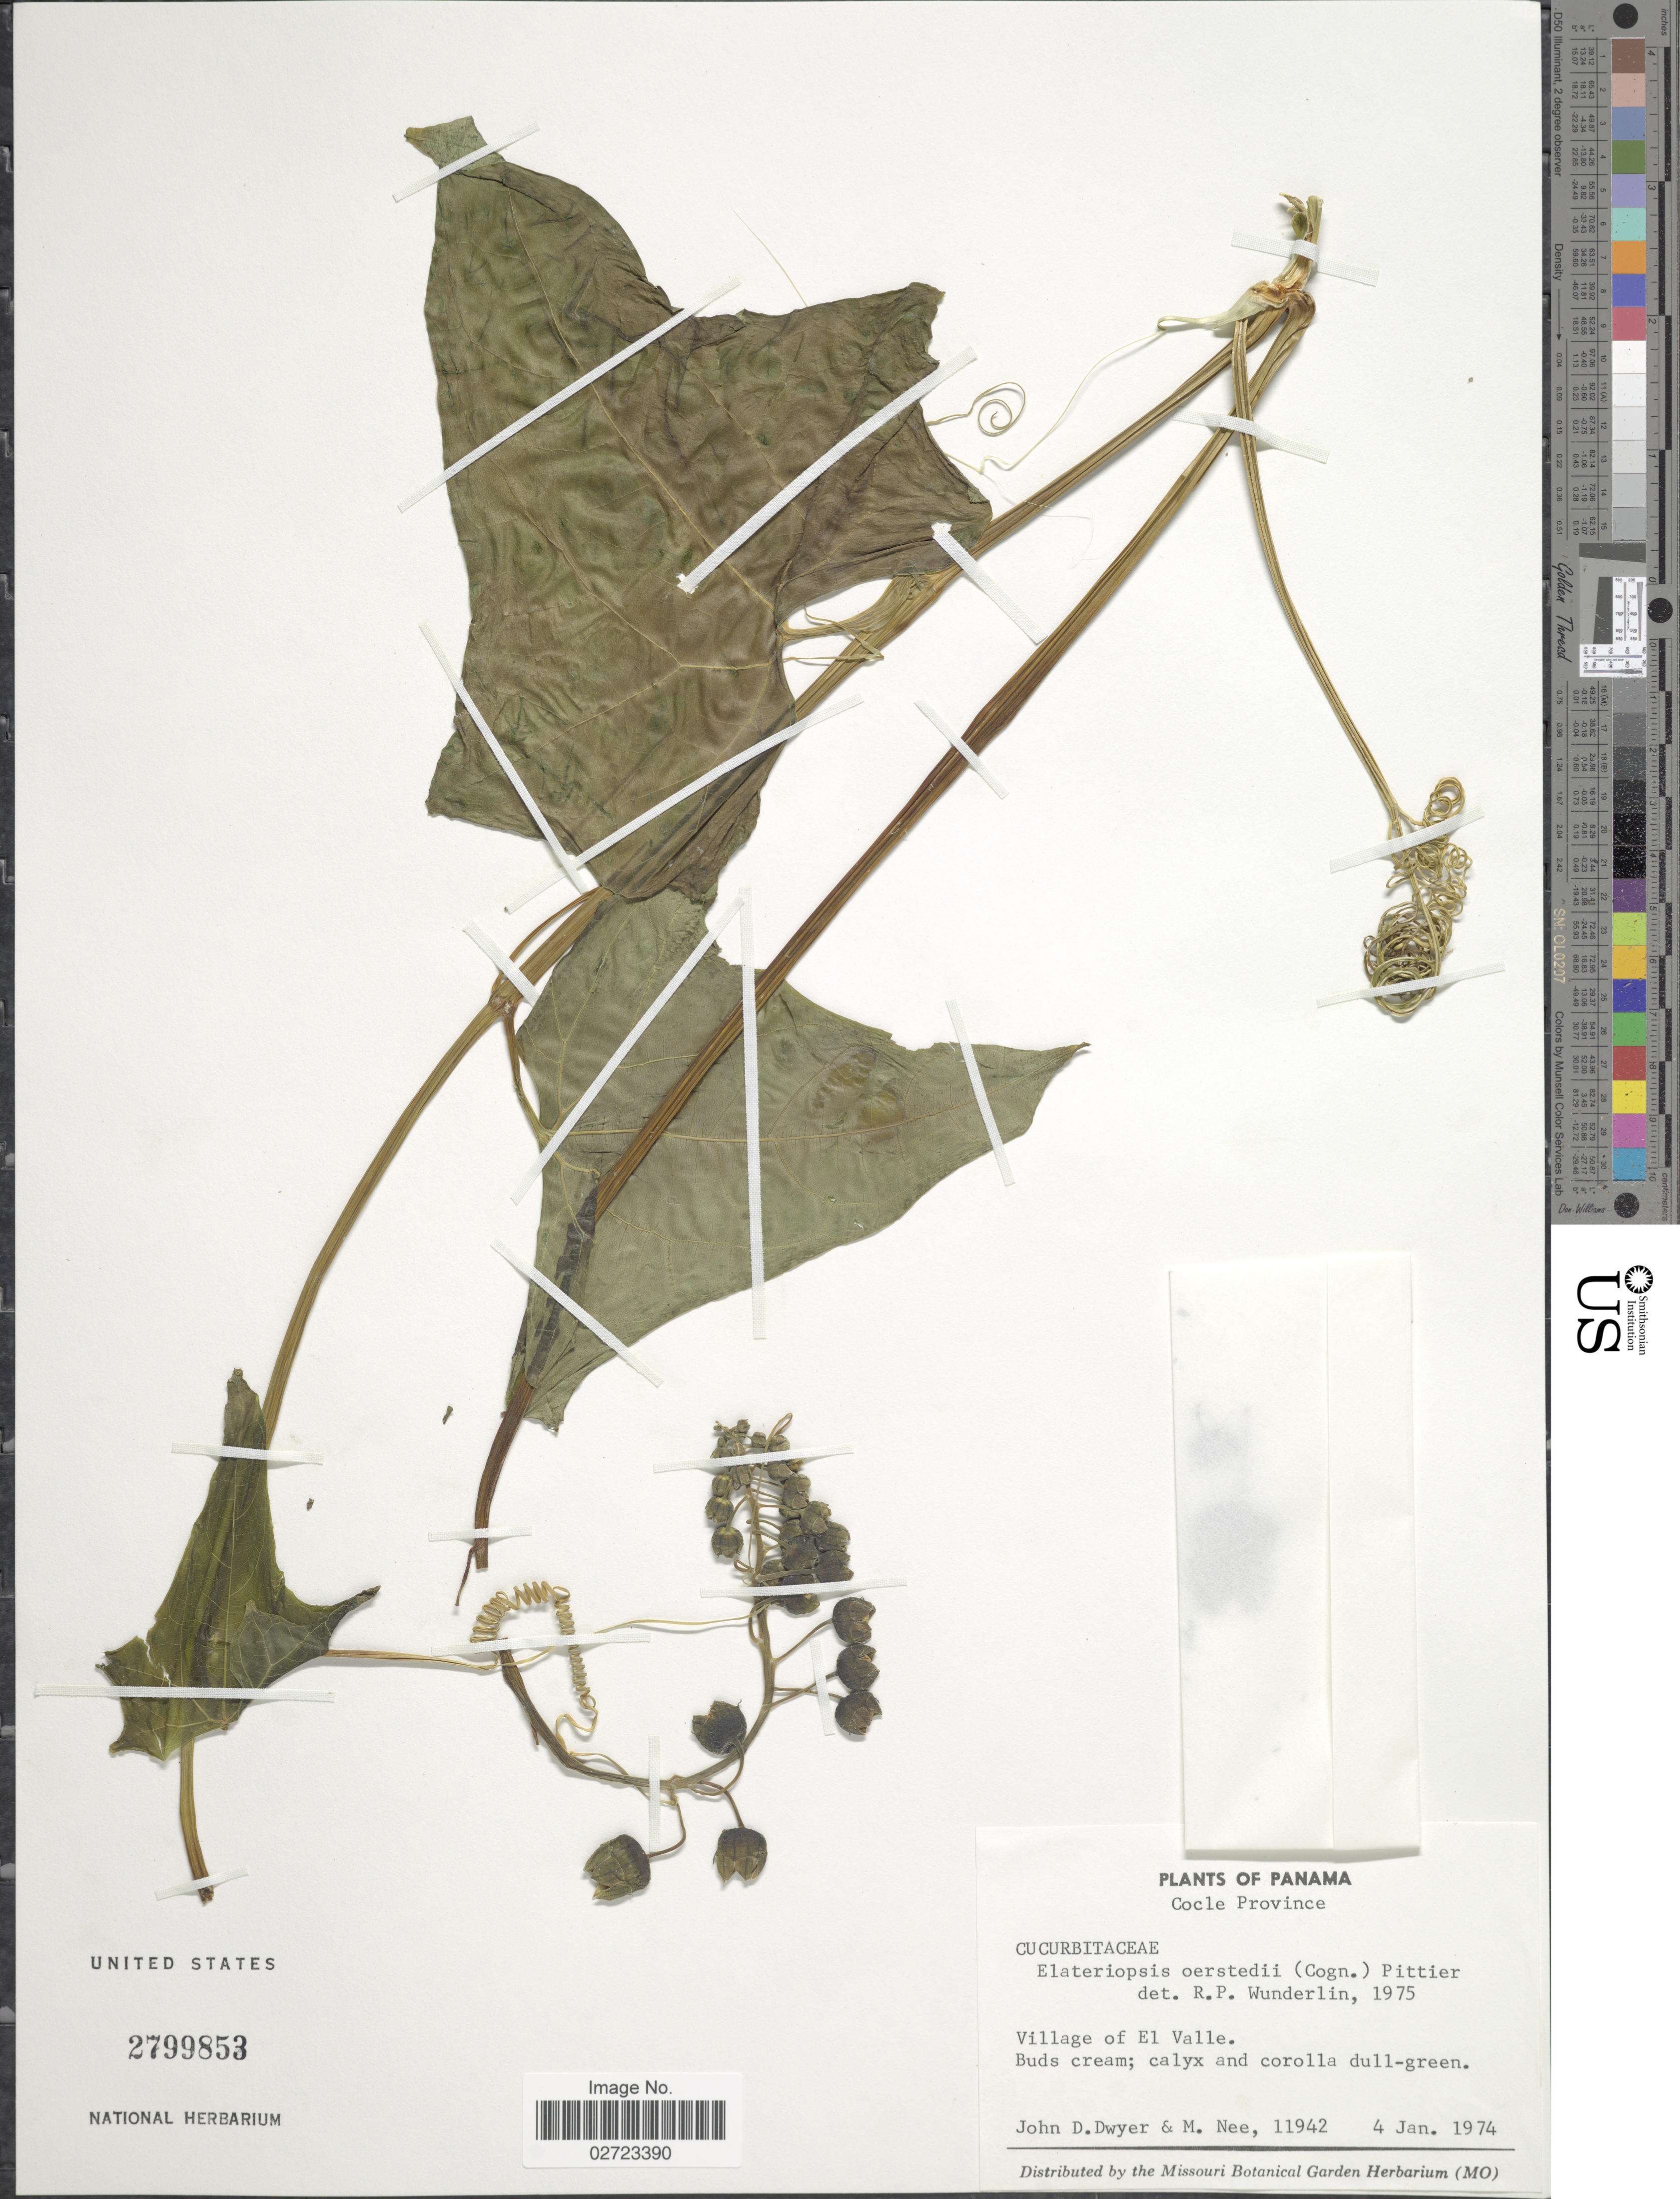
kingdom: Plantae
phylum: Tracheophyta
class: Magnoliopsida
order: Cucurbitales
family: Cucurbitaceae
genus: Hanburia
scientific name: Hanburia oerstedii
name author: (Cogn.) H. Schaef. & S.S. Renner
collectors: J. D. Dwyer & M. Nee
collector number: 11942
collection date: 1974-01-04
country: Panama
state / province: Coclé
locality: Village of El Valle, buds cream.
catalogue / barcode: US 2799853